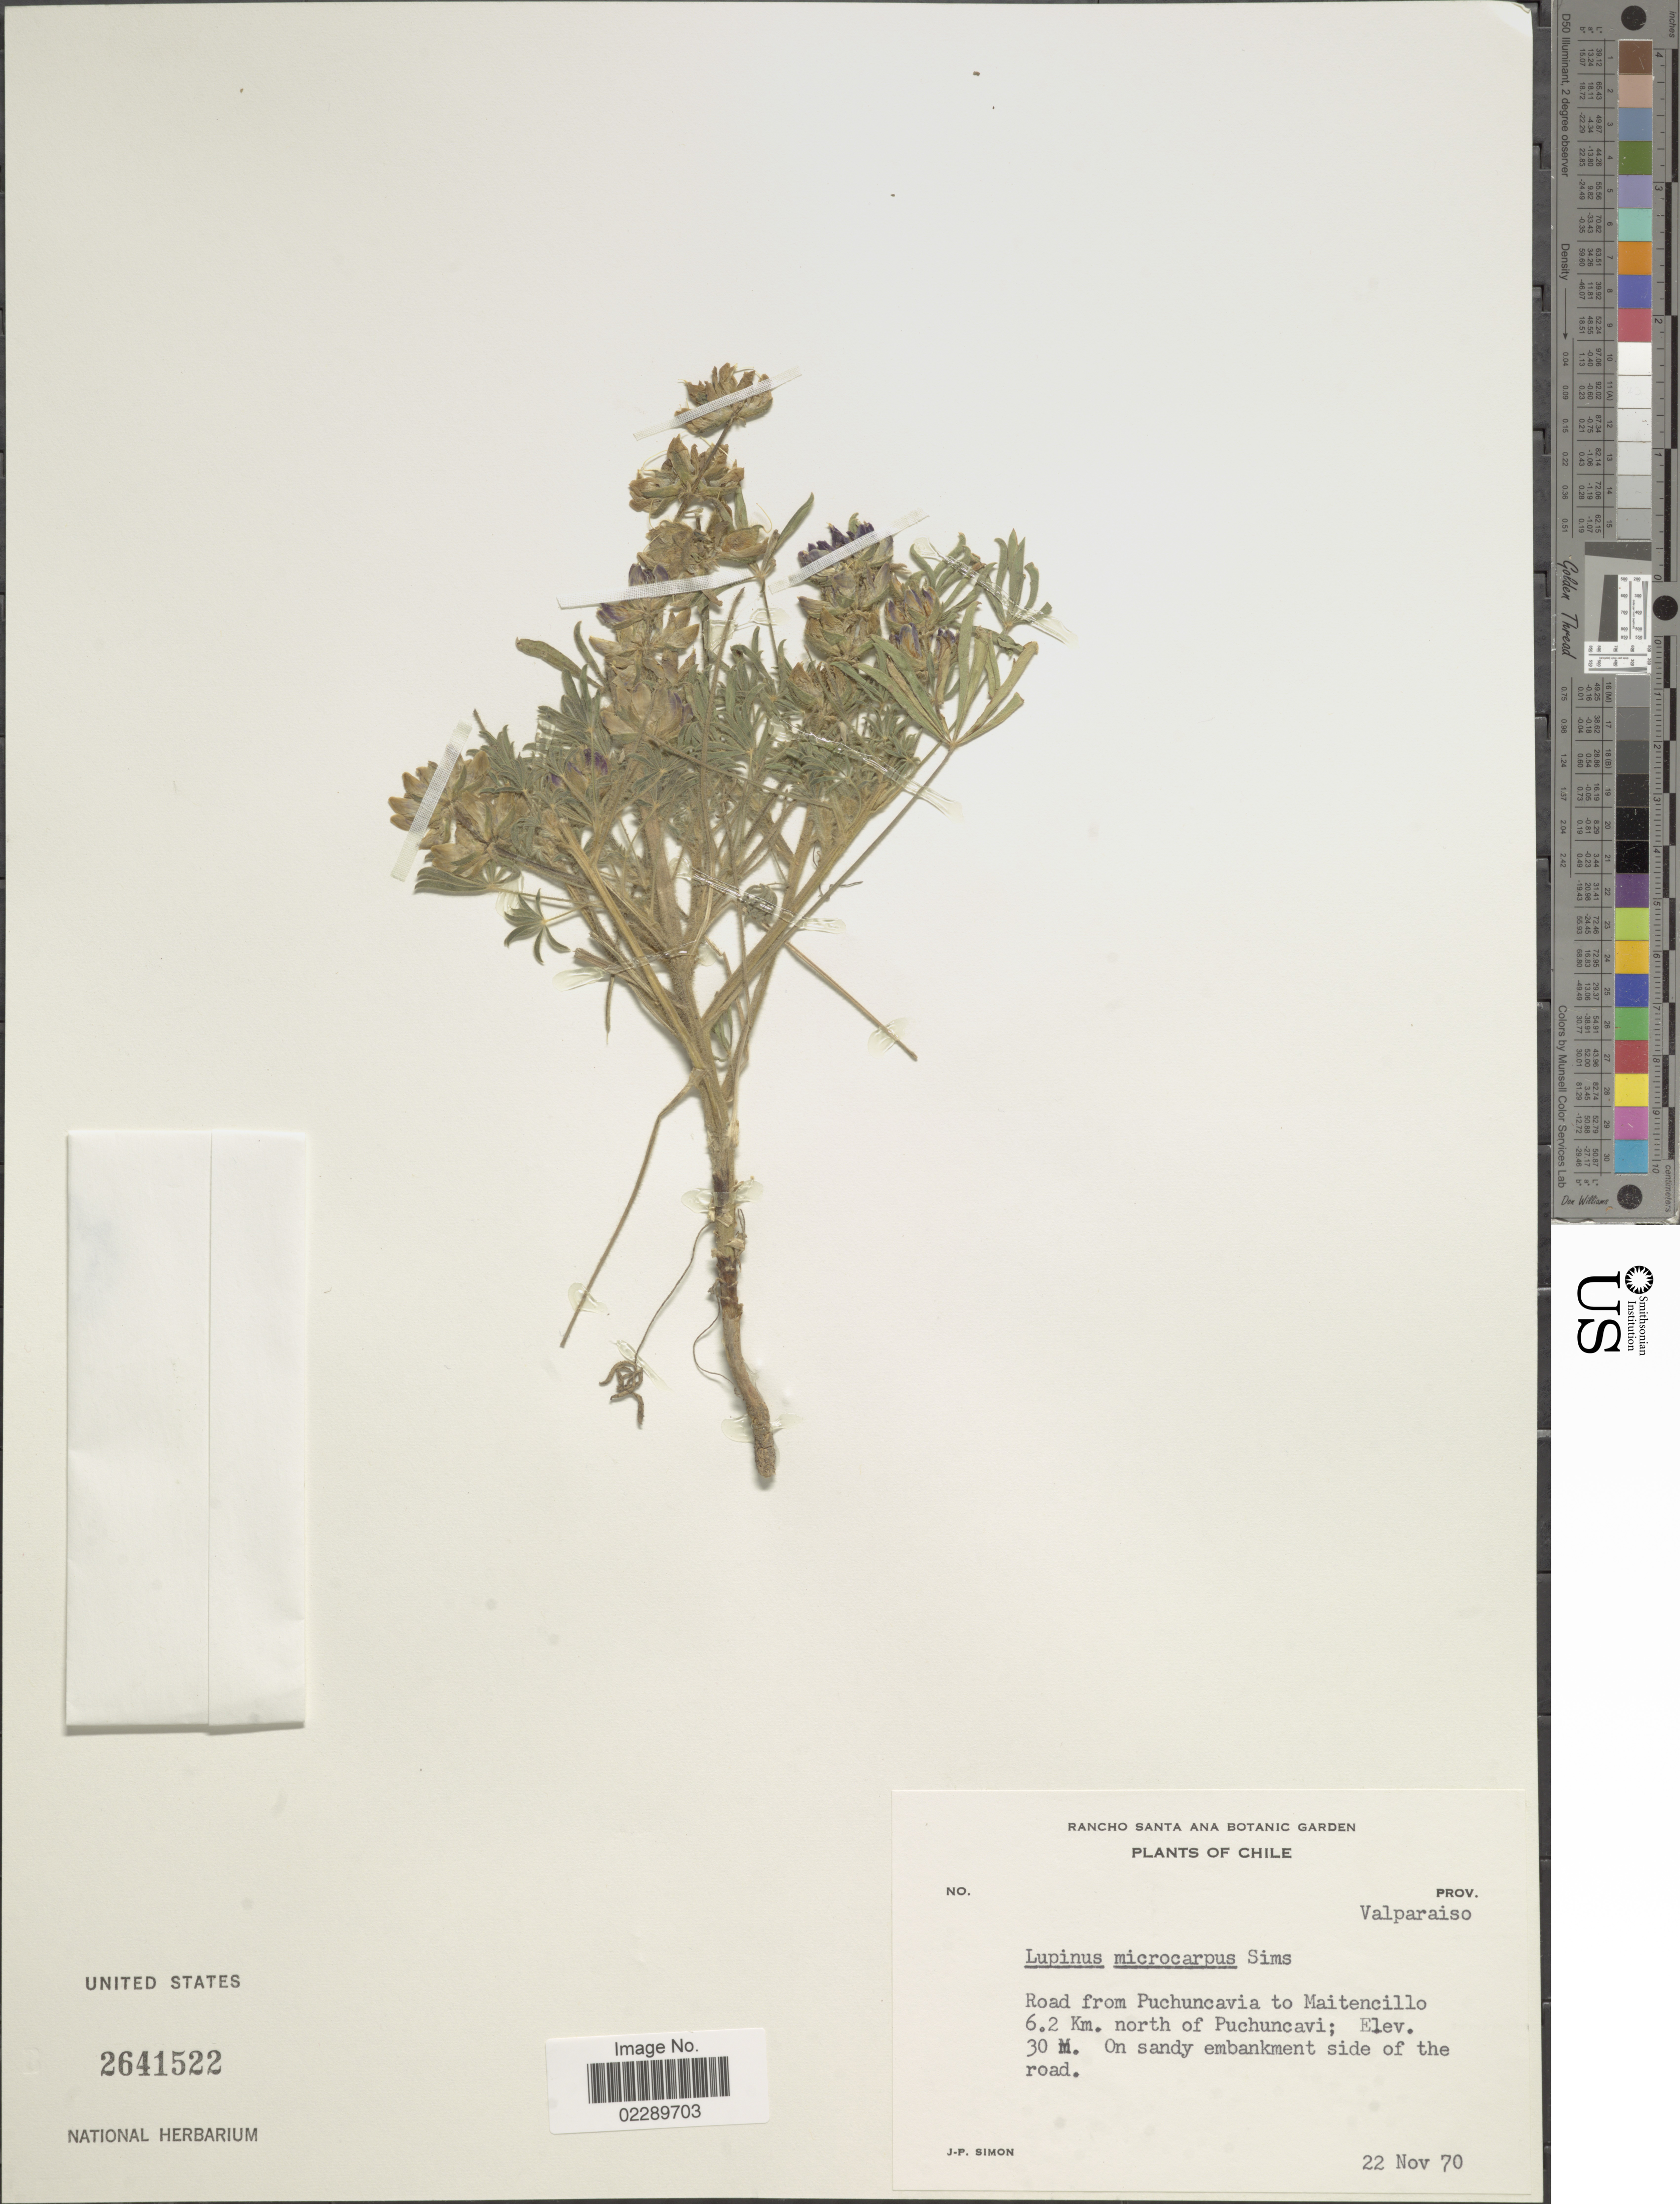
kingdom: Plantae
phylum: Tracheophyta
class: Magnoliopsida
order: Fabales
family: Fabaceae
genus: Lupinus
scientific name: Lupinus microcarpus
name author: Sims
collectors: J.-P. Simon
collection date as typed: Transcribed d/m/y: 22/11/70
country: Chile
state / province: Valparaíso (V)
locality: Prov. Valparaiso. Road from Puchuncavia to Maitencillo 6.2 Km. north of Puchuncavi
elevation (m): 30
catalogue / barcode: US 2641522